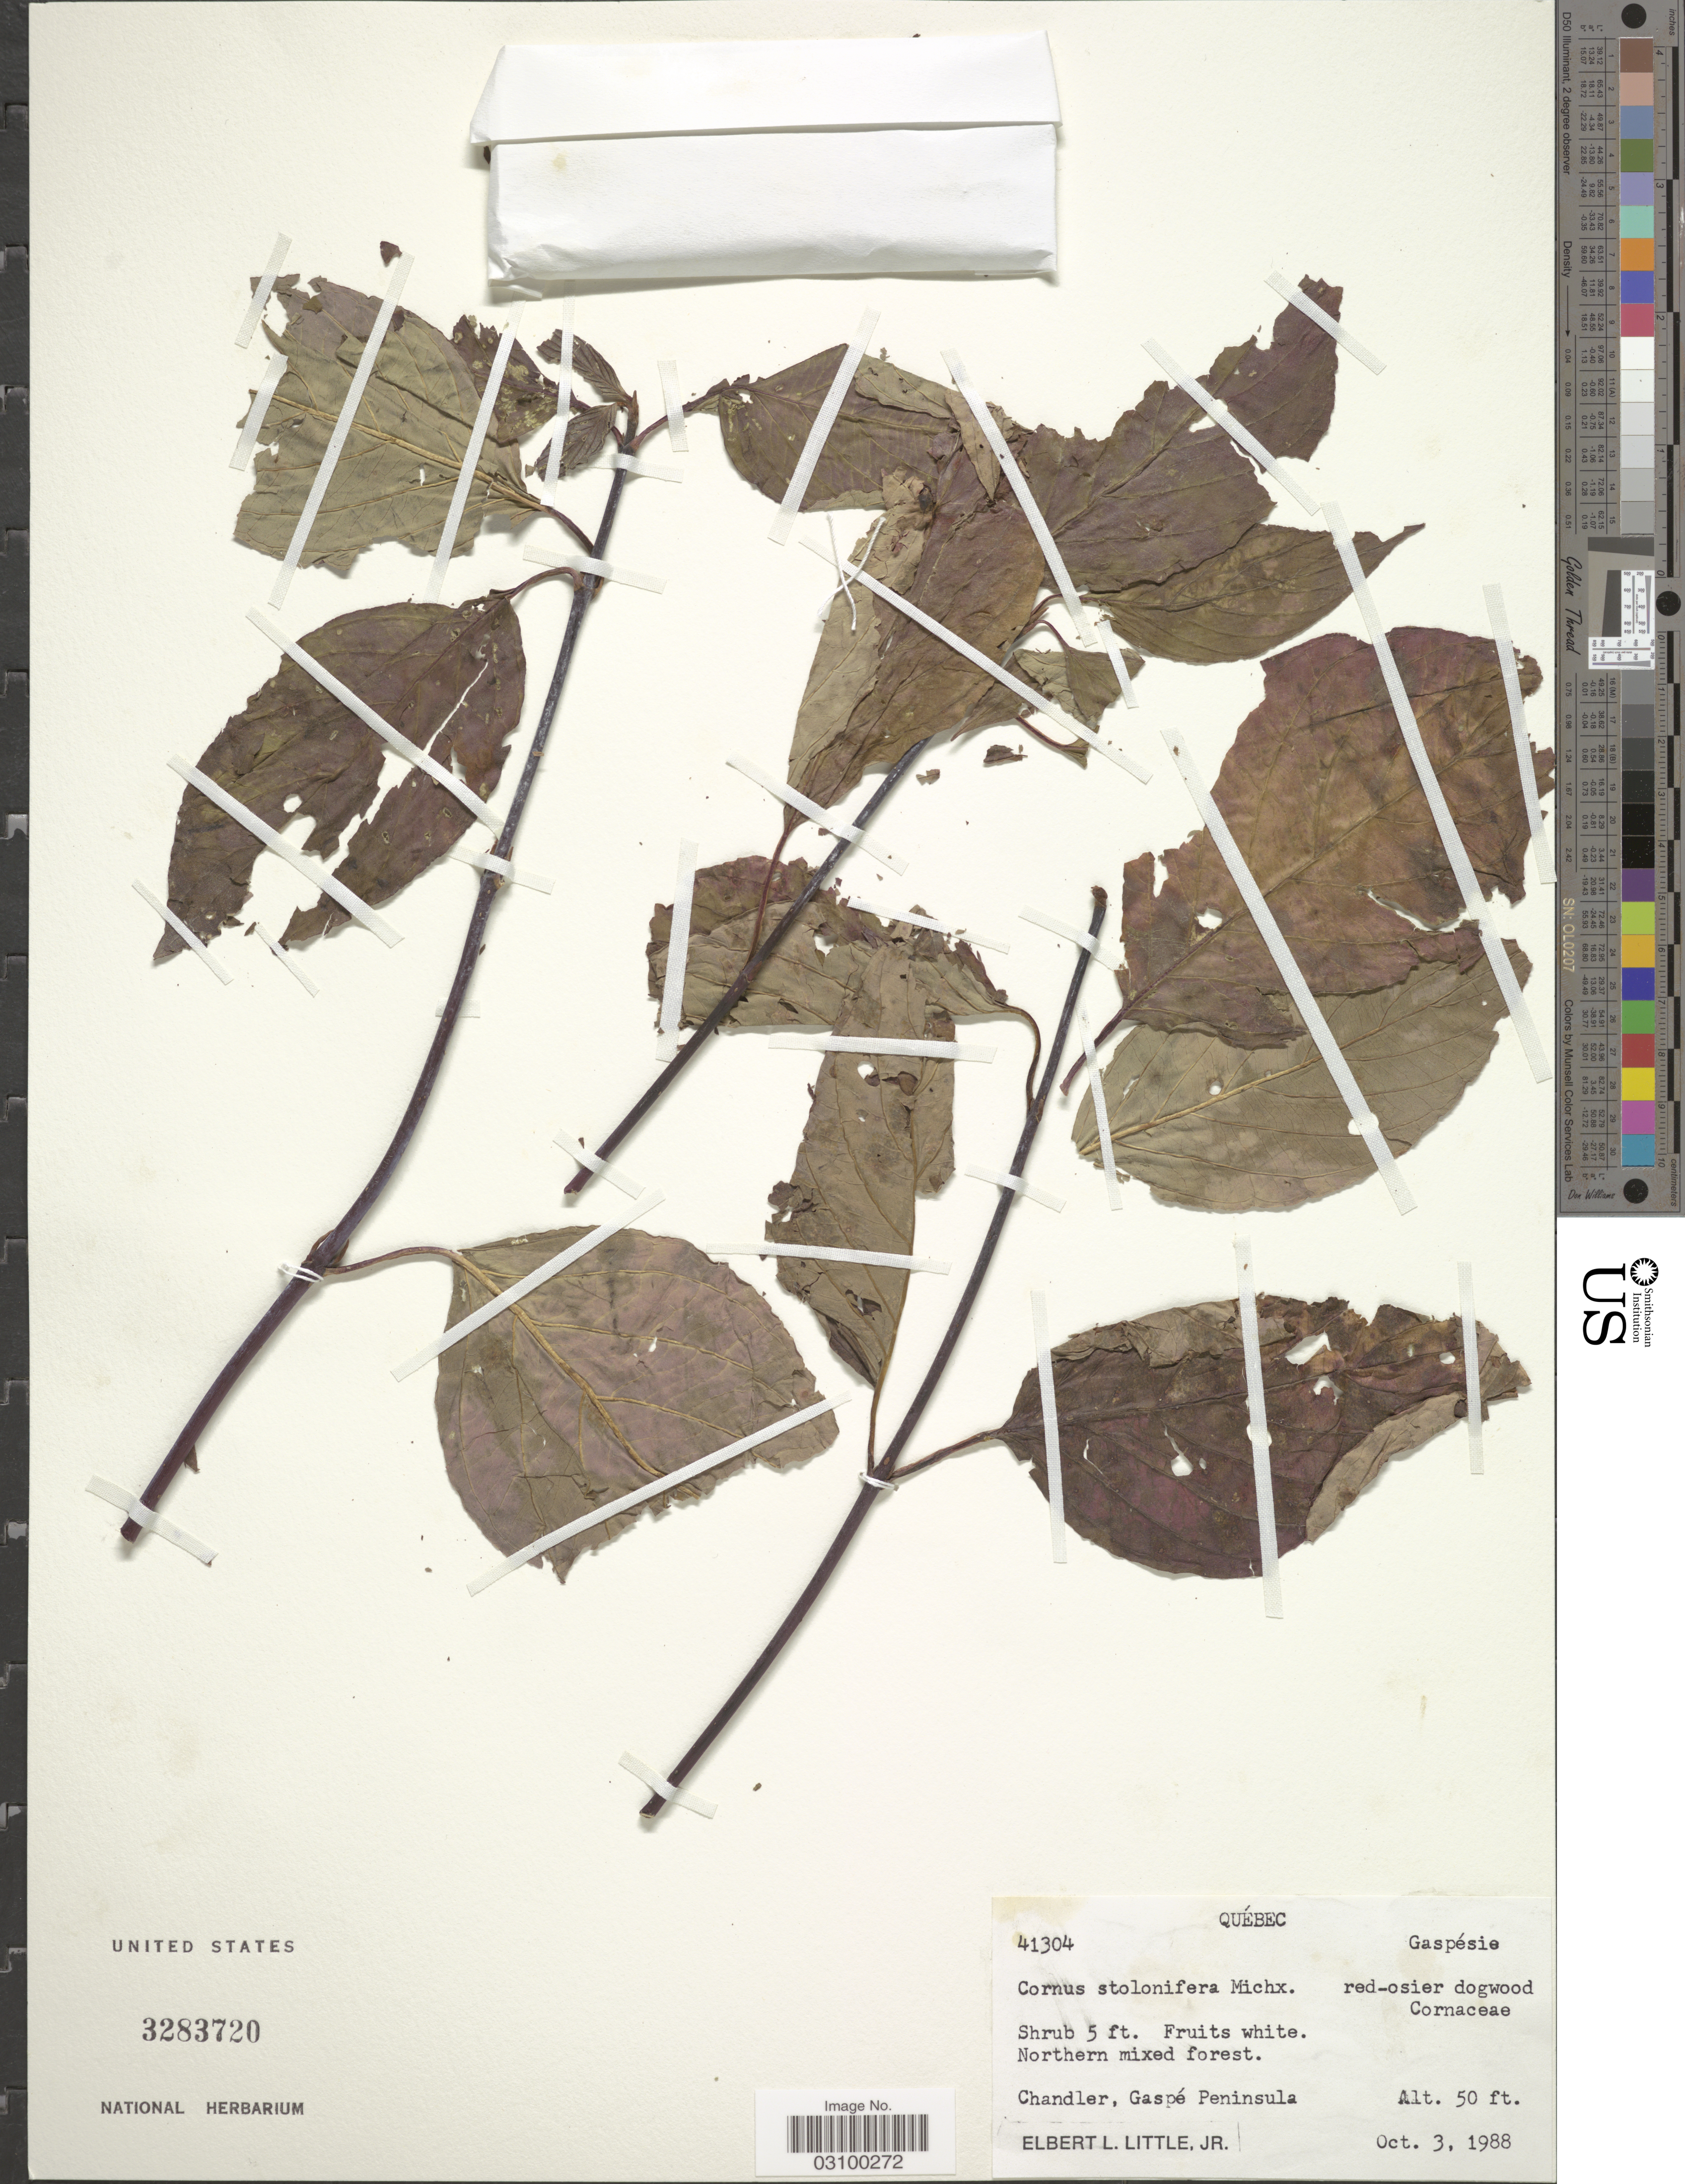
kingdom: Plantae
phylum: Tracheophyta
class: Magnoliopsida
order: Cornales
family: Cornaceae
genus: Cornus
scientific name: Cornus sericea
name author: L.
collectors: E. L. Little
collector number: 41304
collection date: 1988-10-03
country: Canada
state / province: Quebec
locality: Gaspésie. Chandler, Gaspé Peninsula.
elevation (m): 15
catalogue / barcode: US 3283720